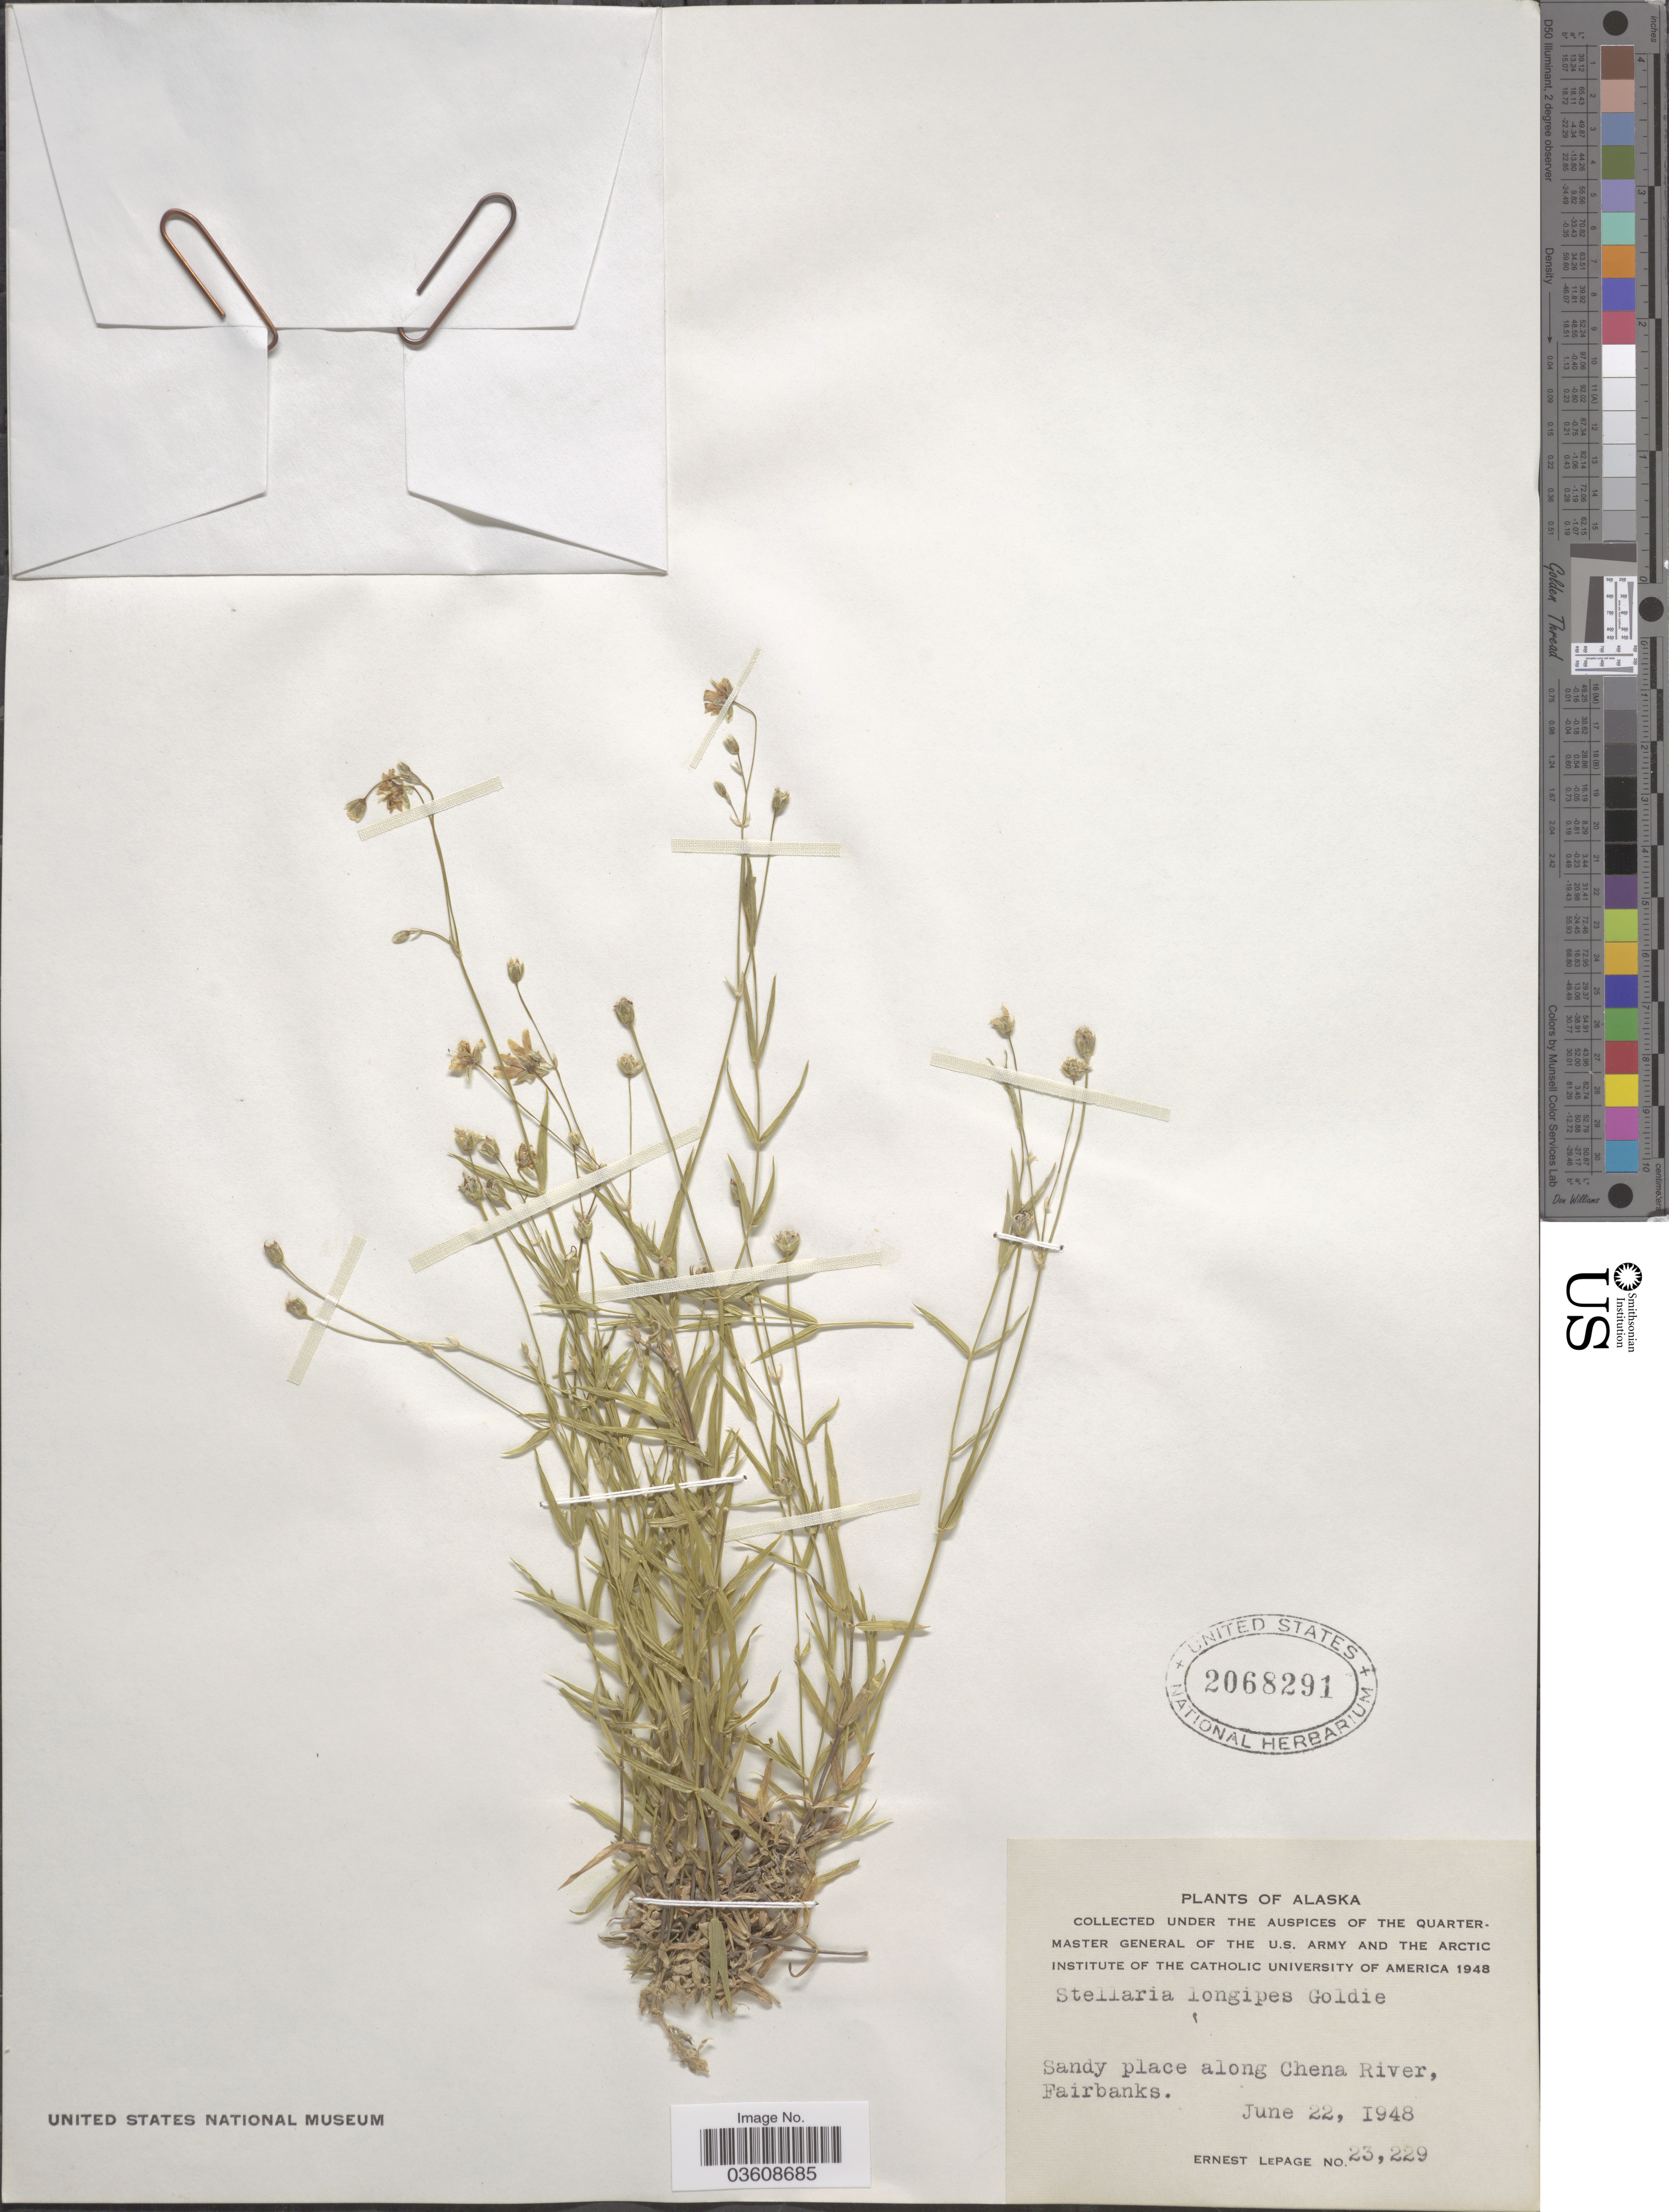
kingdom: Plantae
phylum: Tracheophyta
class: Magnoliopsida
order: Caryophyllales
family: Caryophyllaceae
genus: Stellaria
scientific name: Stellaria longipes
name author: Goldie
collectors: E. Lepage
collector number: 23229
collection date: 1948-06-22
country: United States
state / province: Alaska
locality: Sandy place along Chena River, Fairbanks.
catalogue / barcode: US 2068291